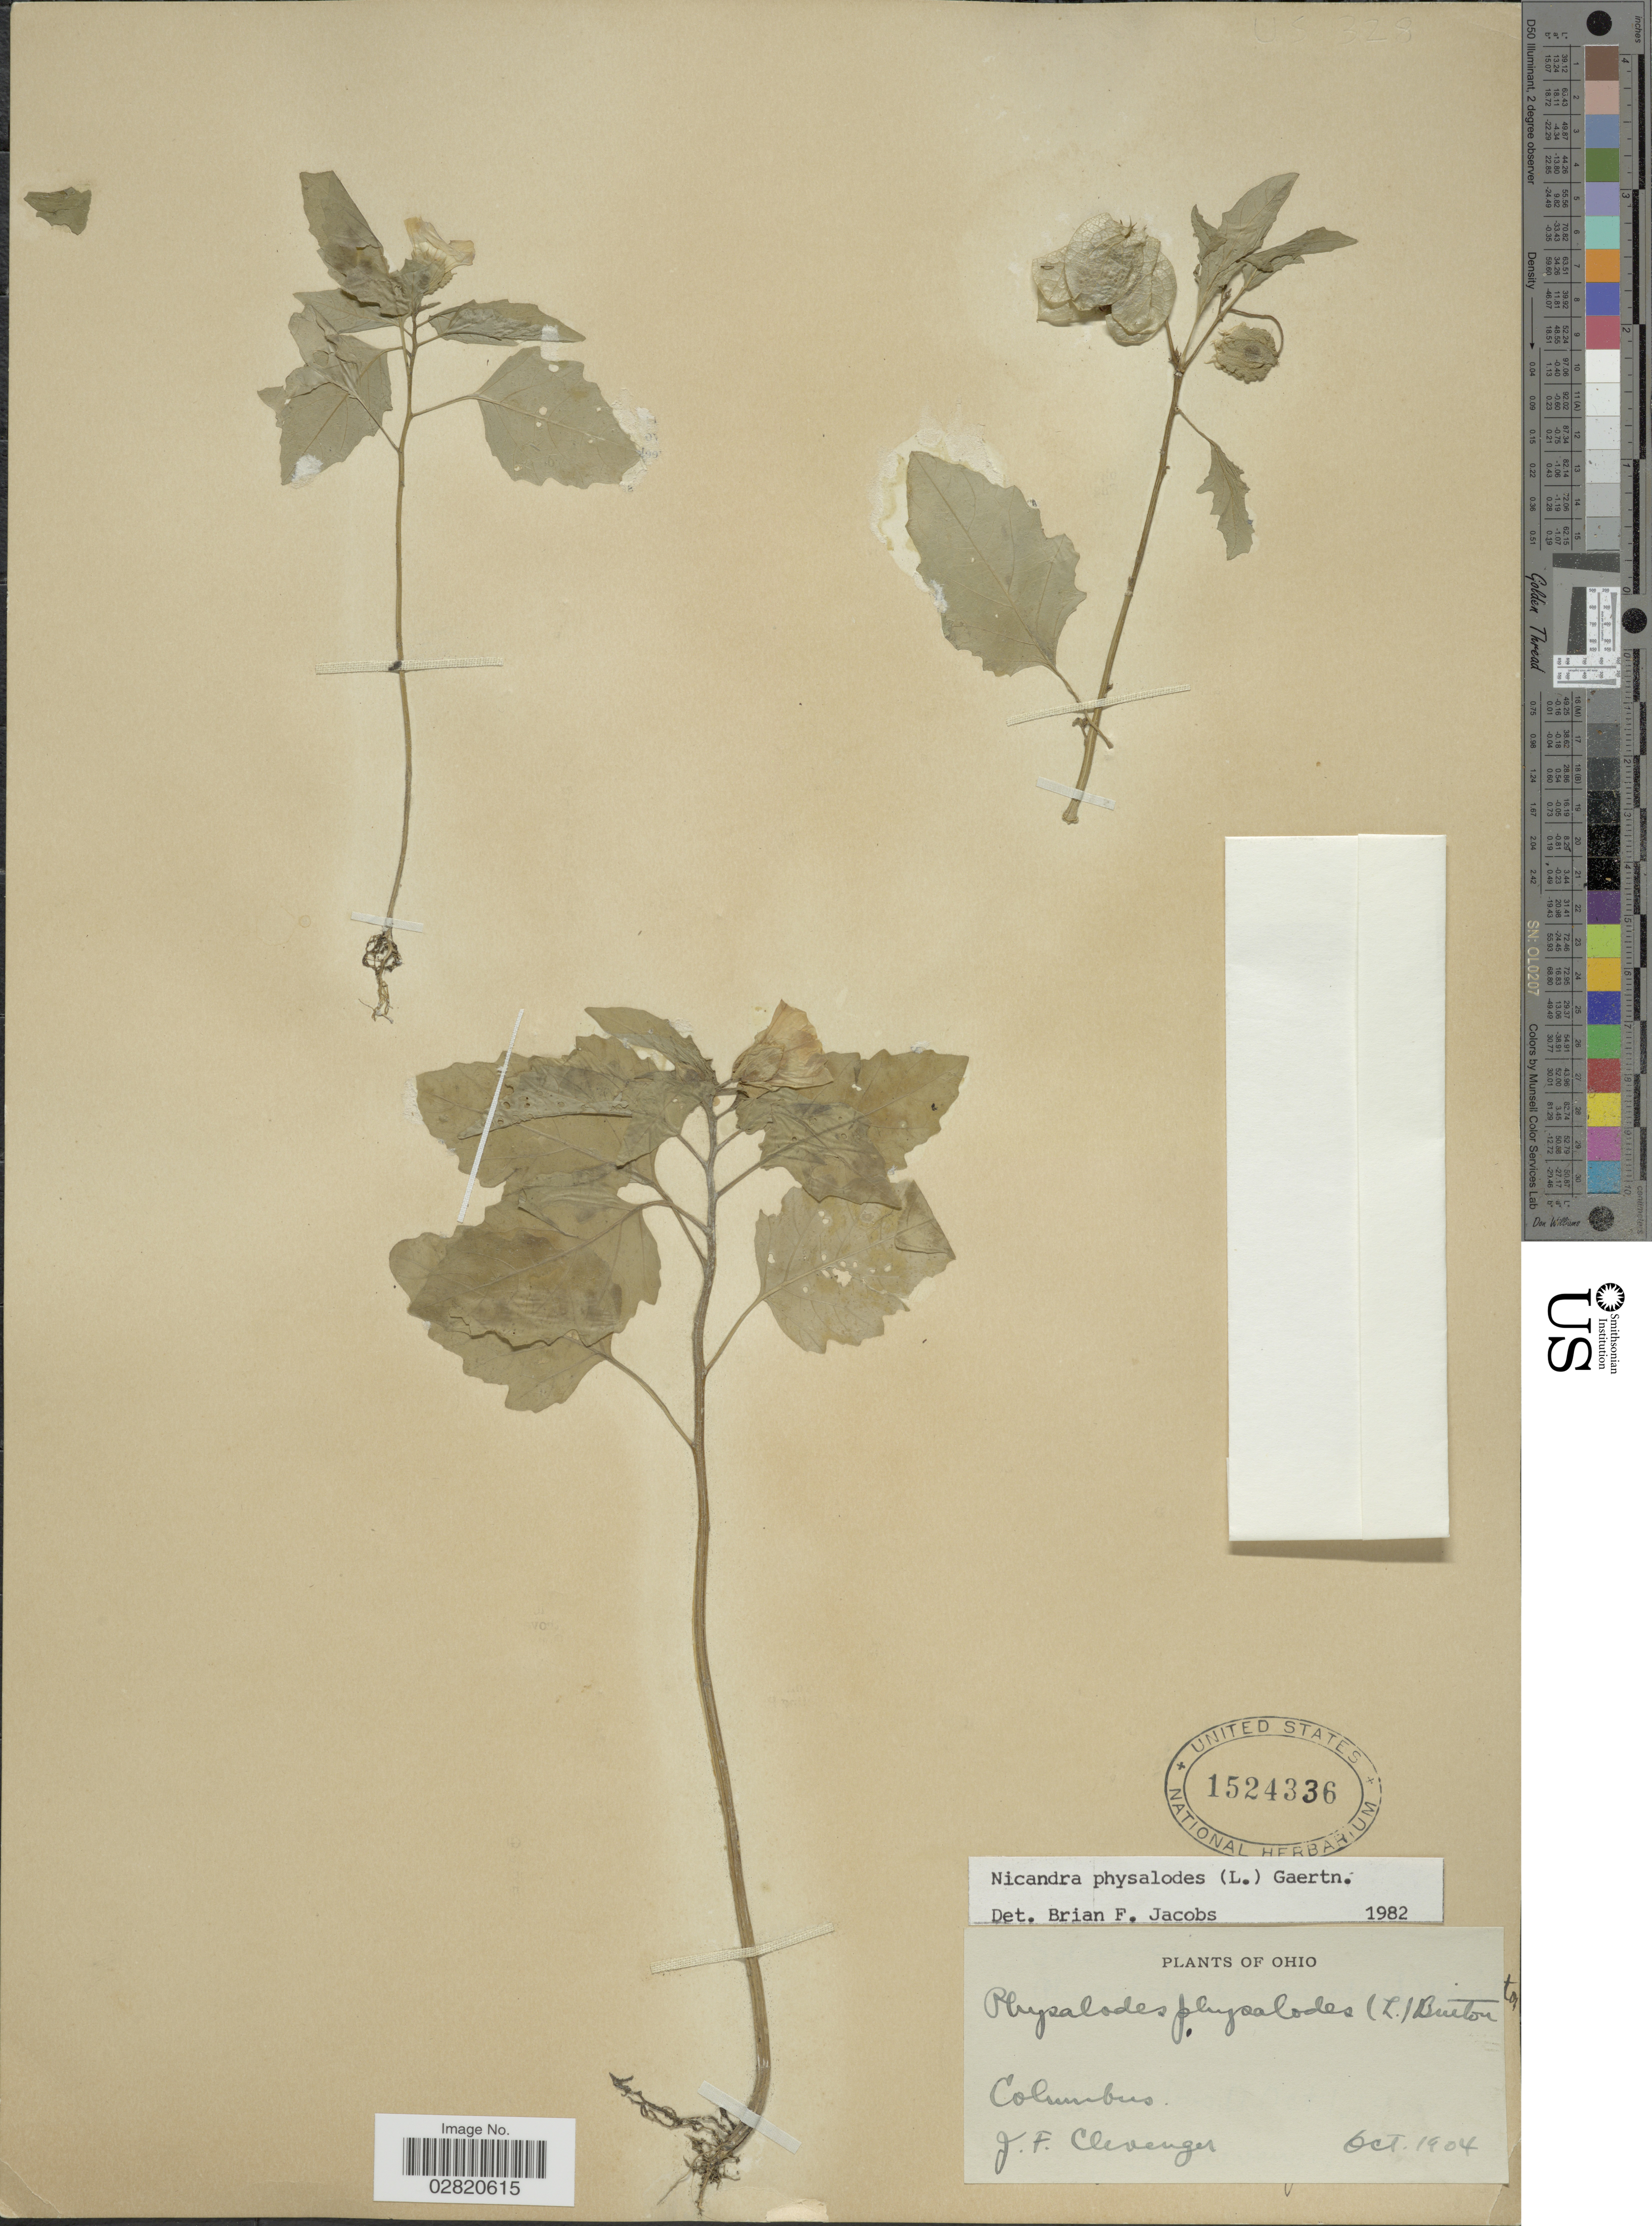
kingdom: Plantae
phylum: Tracheophyta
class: Magnoliopsida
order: Solanales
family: Solanaceae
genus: Nicandra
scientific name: Nicandra physalodes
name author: (L.) Gaertn.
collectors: J. F. Clevenger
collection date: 1904-10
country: United States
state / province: Ohio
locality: Columbus.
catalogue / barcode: US 1524336